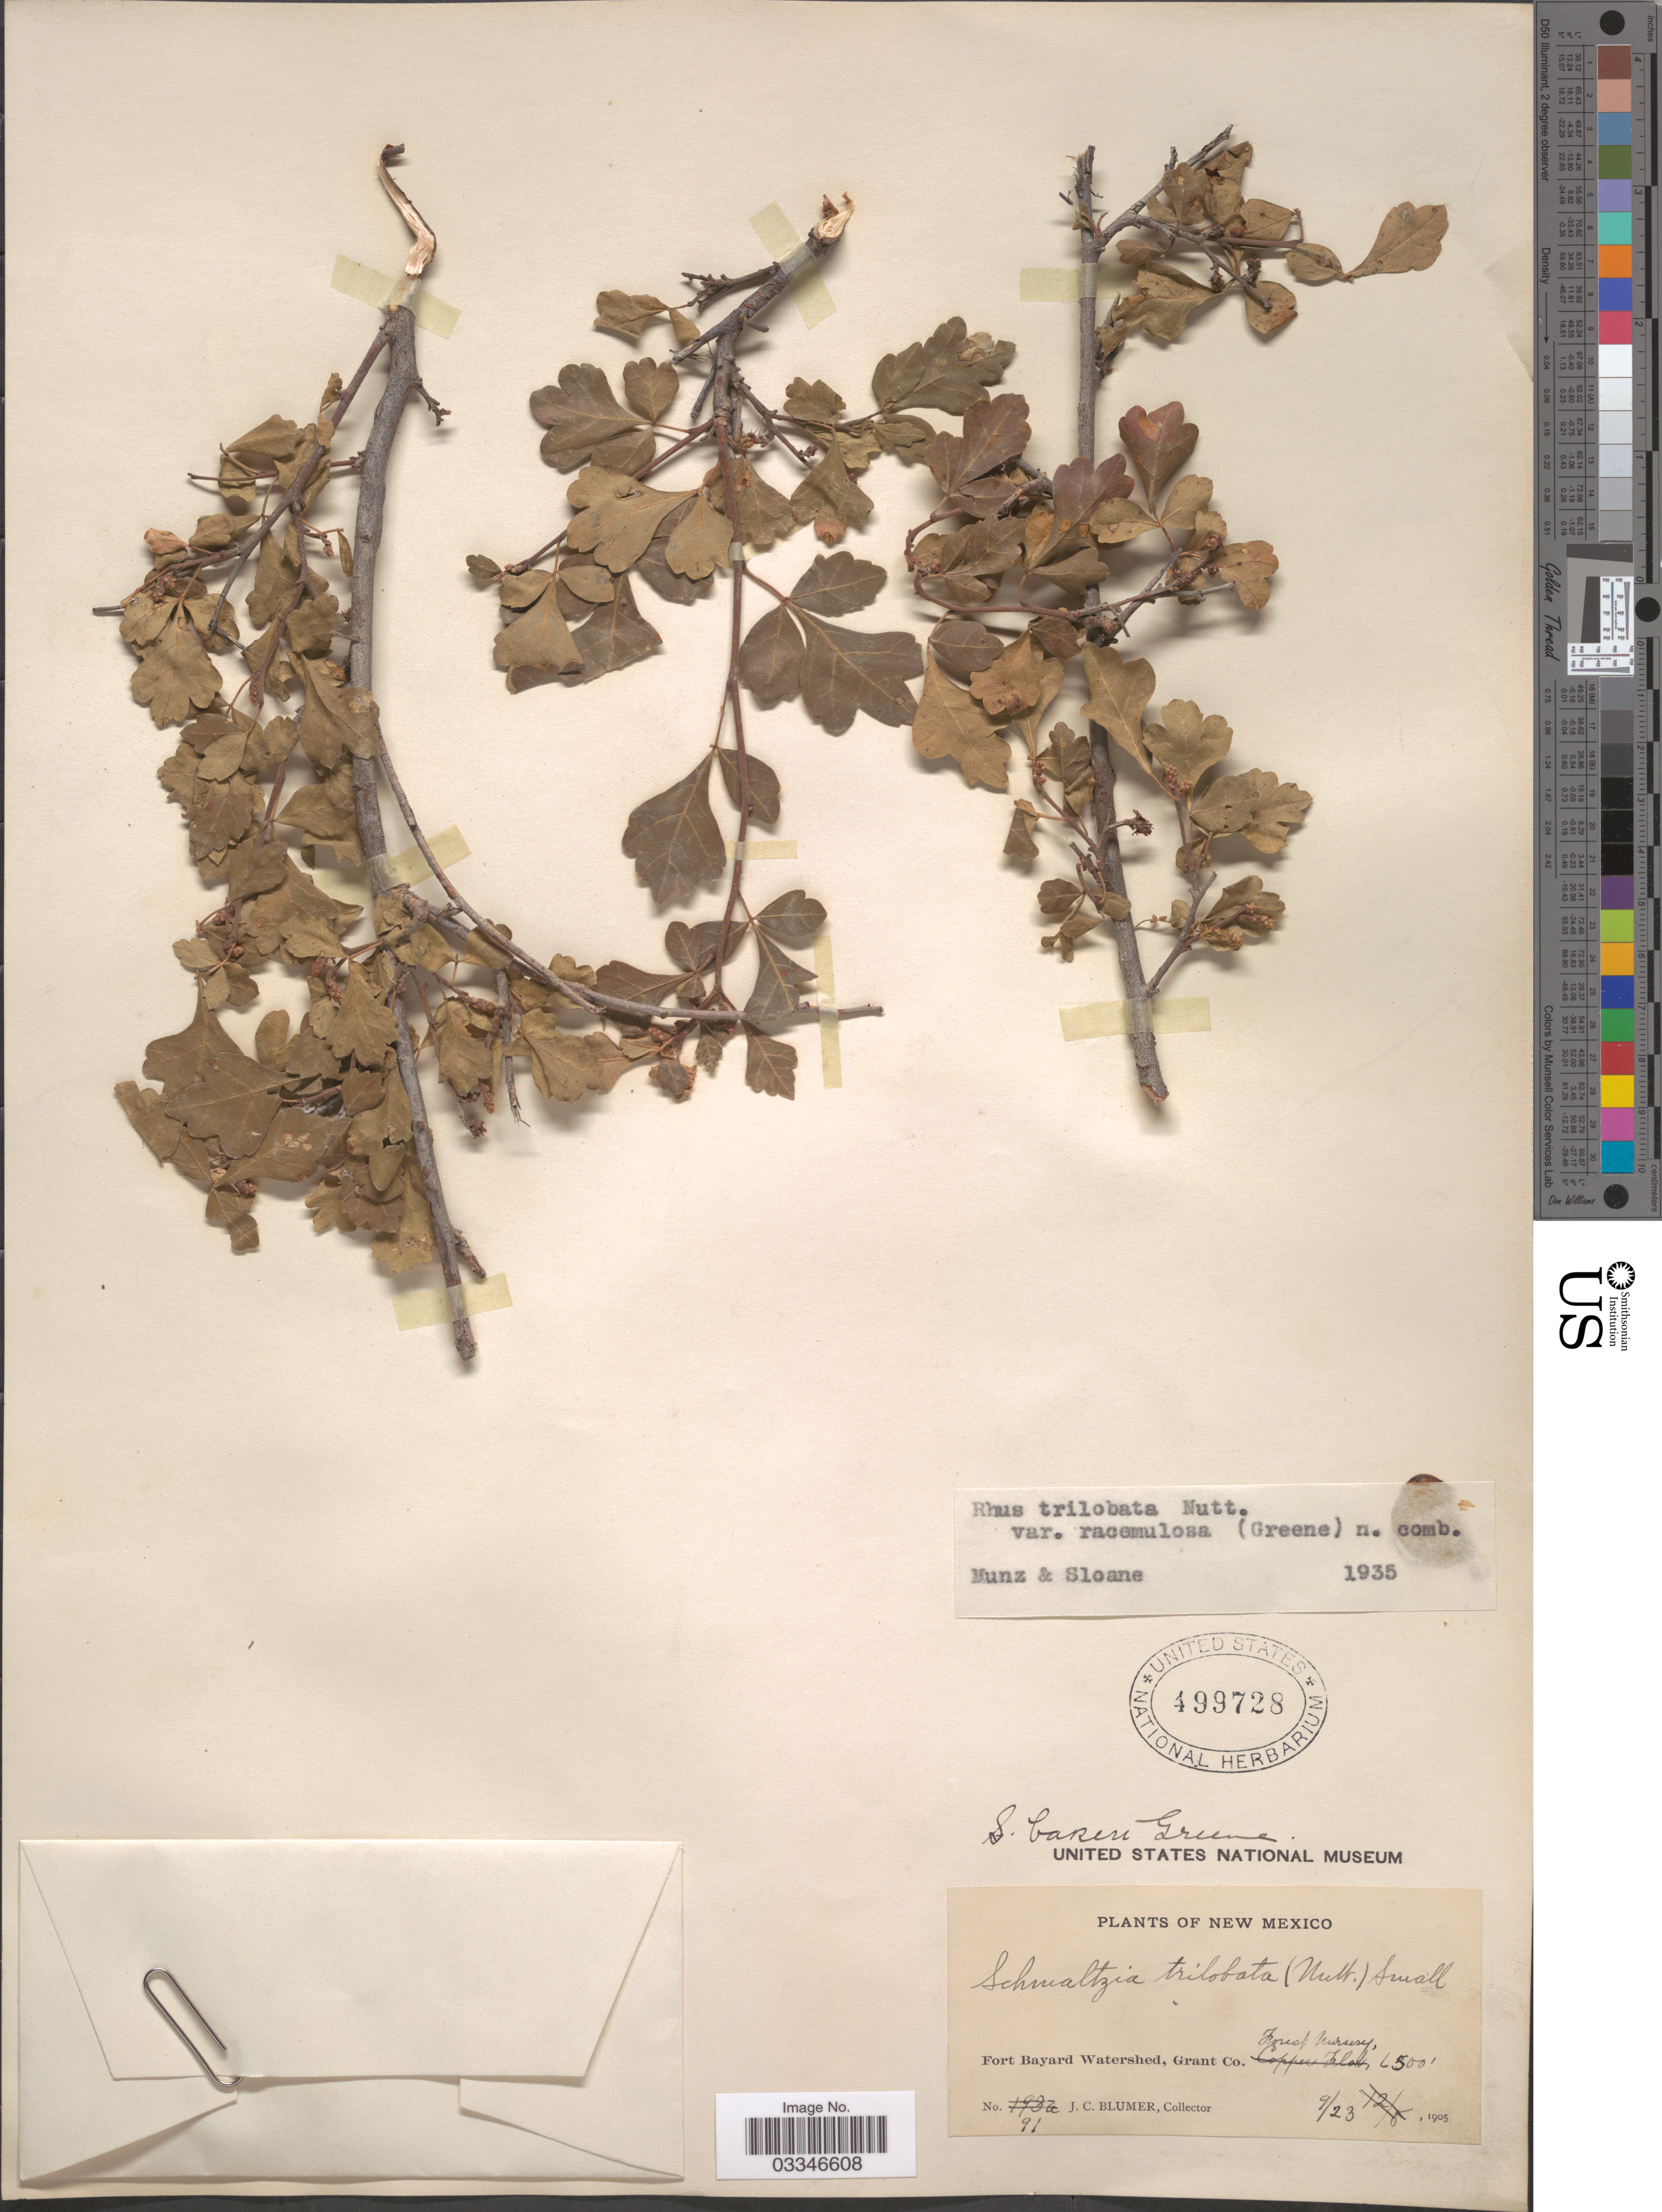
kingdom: Plantae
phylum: Tracheophyta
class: Magnoliopsida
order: Sapindales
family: Anacardiaceae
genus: Rhus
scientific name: Rhus trilobata var. racemulosa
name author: (Greene) F.A. Barkley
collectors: J. C. Blumer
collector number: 91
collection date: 1905-09-23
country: United States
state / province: New Mexico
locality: Fort Bayard Watershed, Grant Co., Forest Nursery.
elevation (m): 1981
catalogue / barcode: US 499728